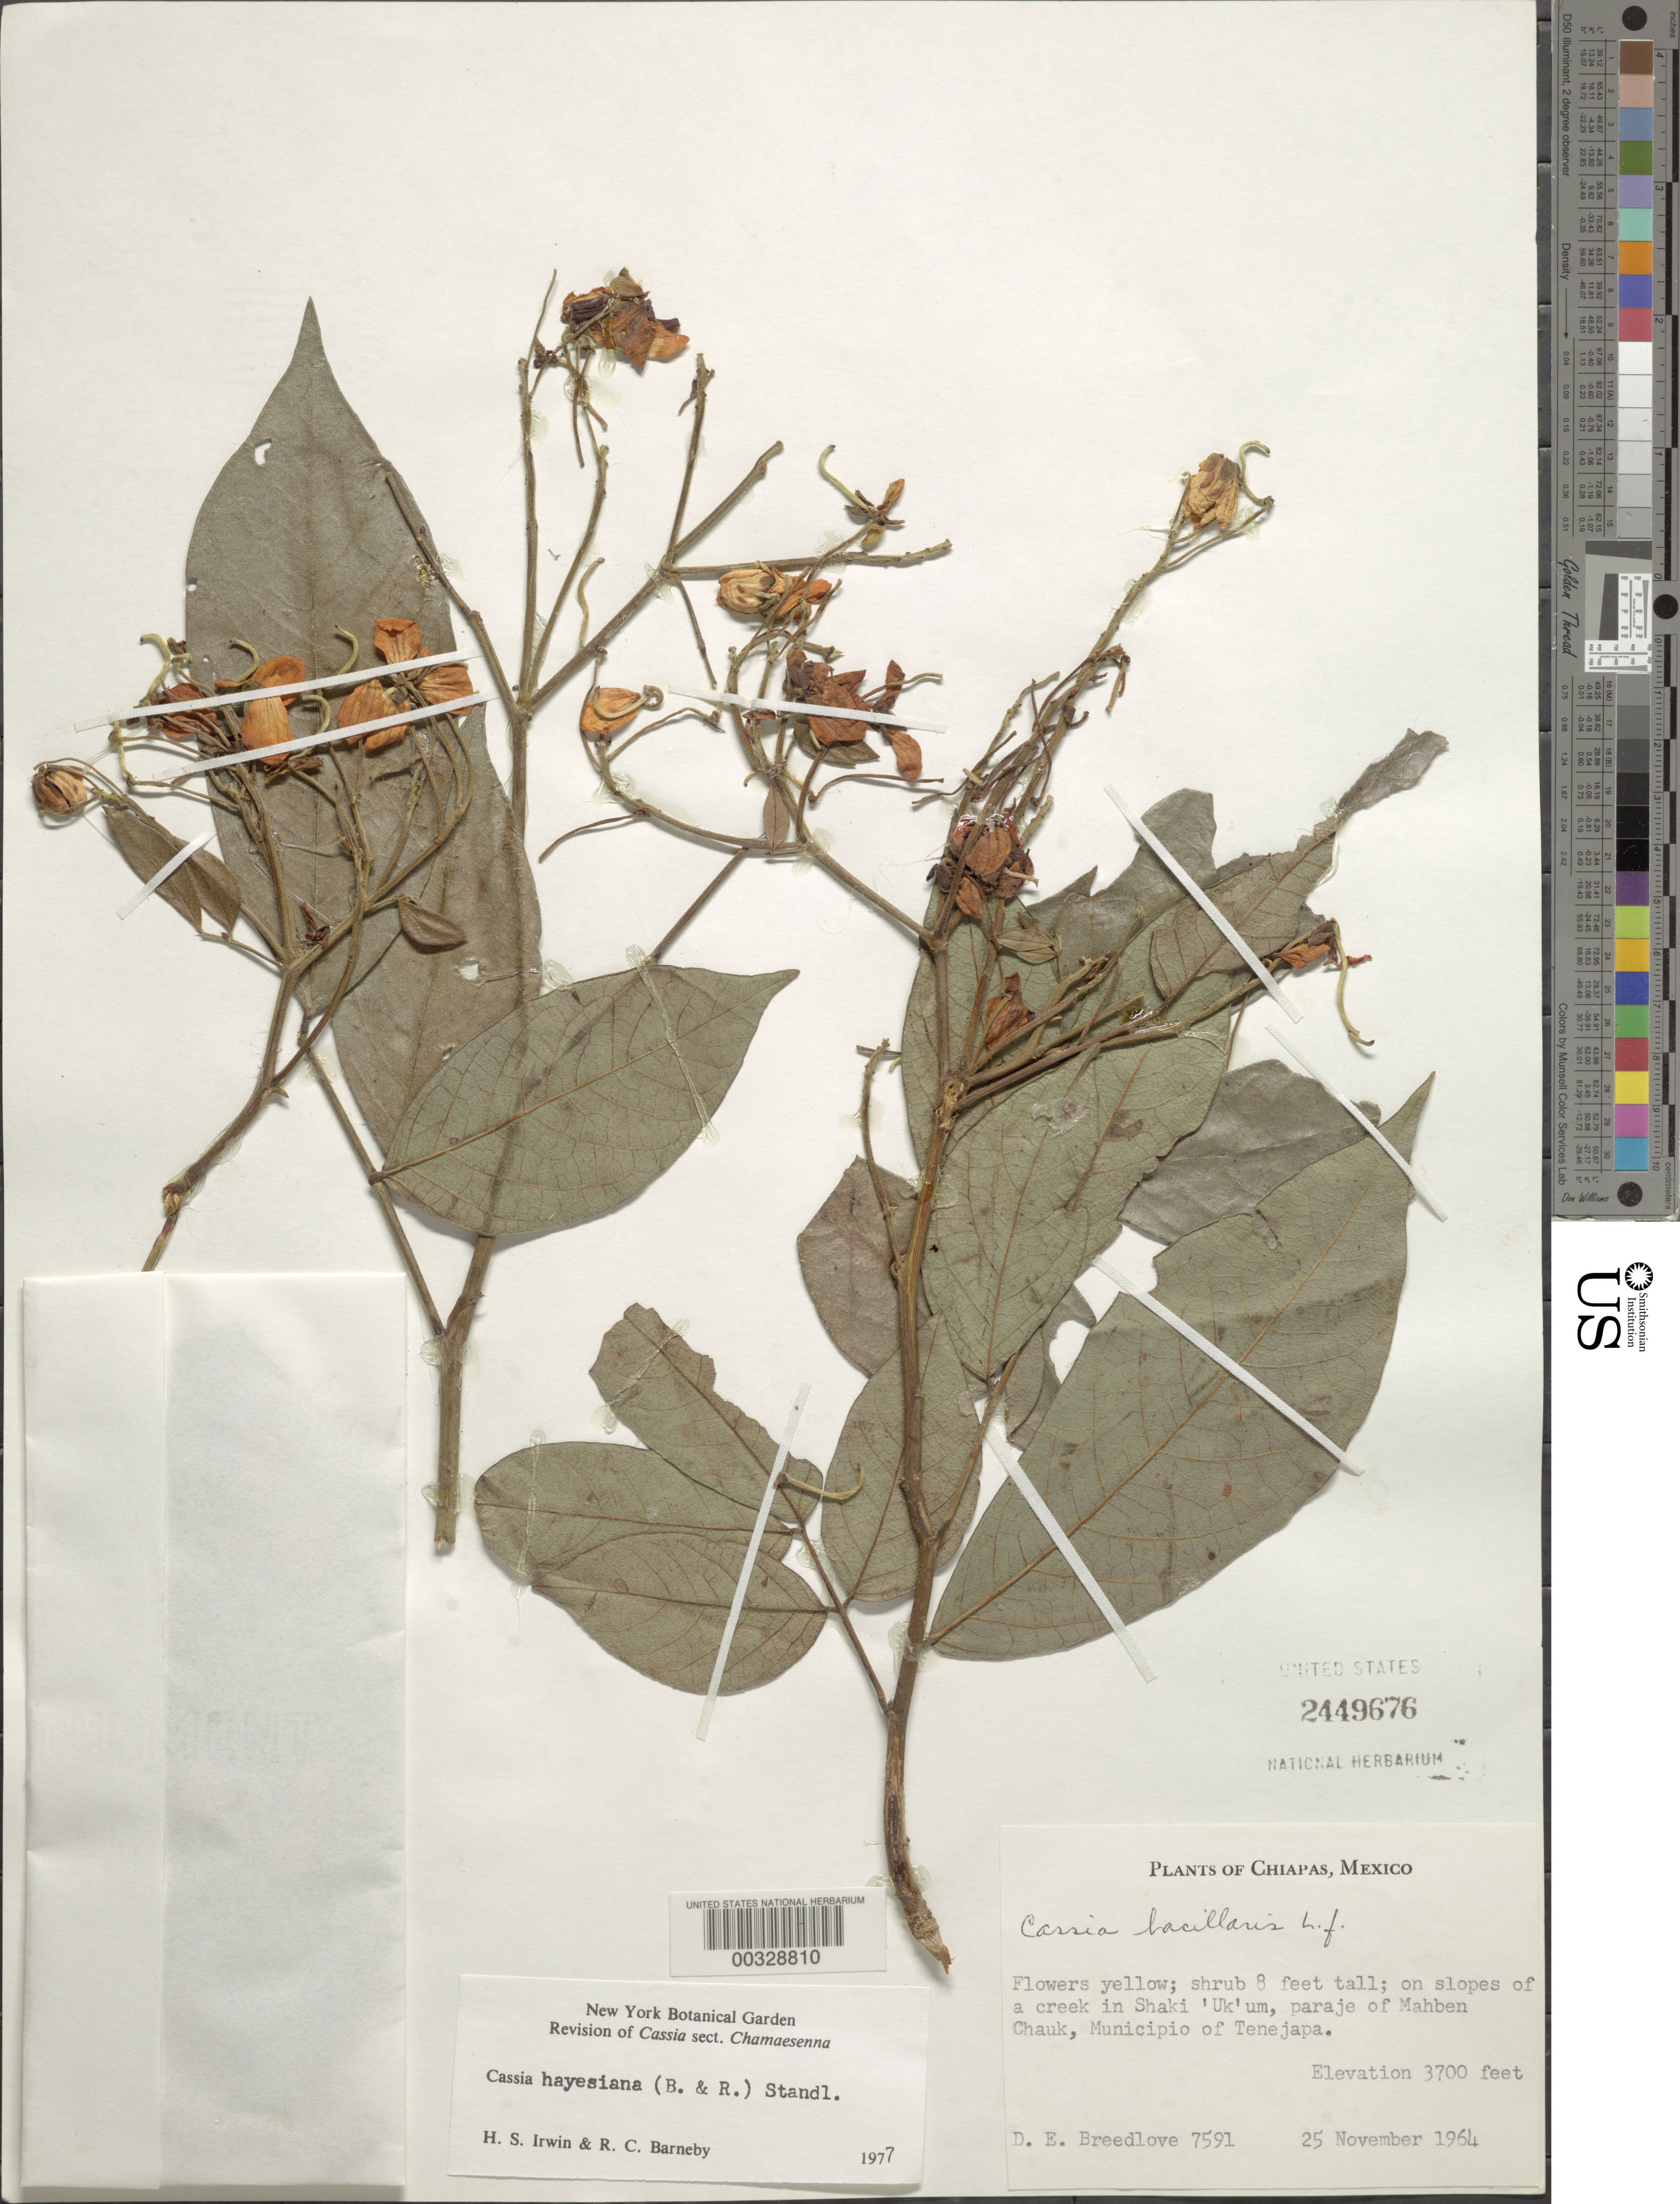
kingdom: Plantae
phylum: Tracheophyta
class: Magnoliopsida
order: Fabales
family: Fabaceae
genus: Senna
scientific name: Senna hayesiana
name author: (Britton & Rose) H.S. Irwin & Barneby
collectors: D. E. Breedlove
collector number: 7591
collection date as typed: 25 Nov 1964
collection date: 1964-11-25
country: Mexico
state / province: Chiapas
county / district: Tenejapa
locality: on slopes of a creek in Shaki 'uk'um, paraje of Mahben Chauk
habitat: On slopes of a creek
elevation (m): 1128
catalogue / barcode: US 2449676